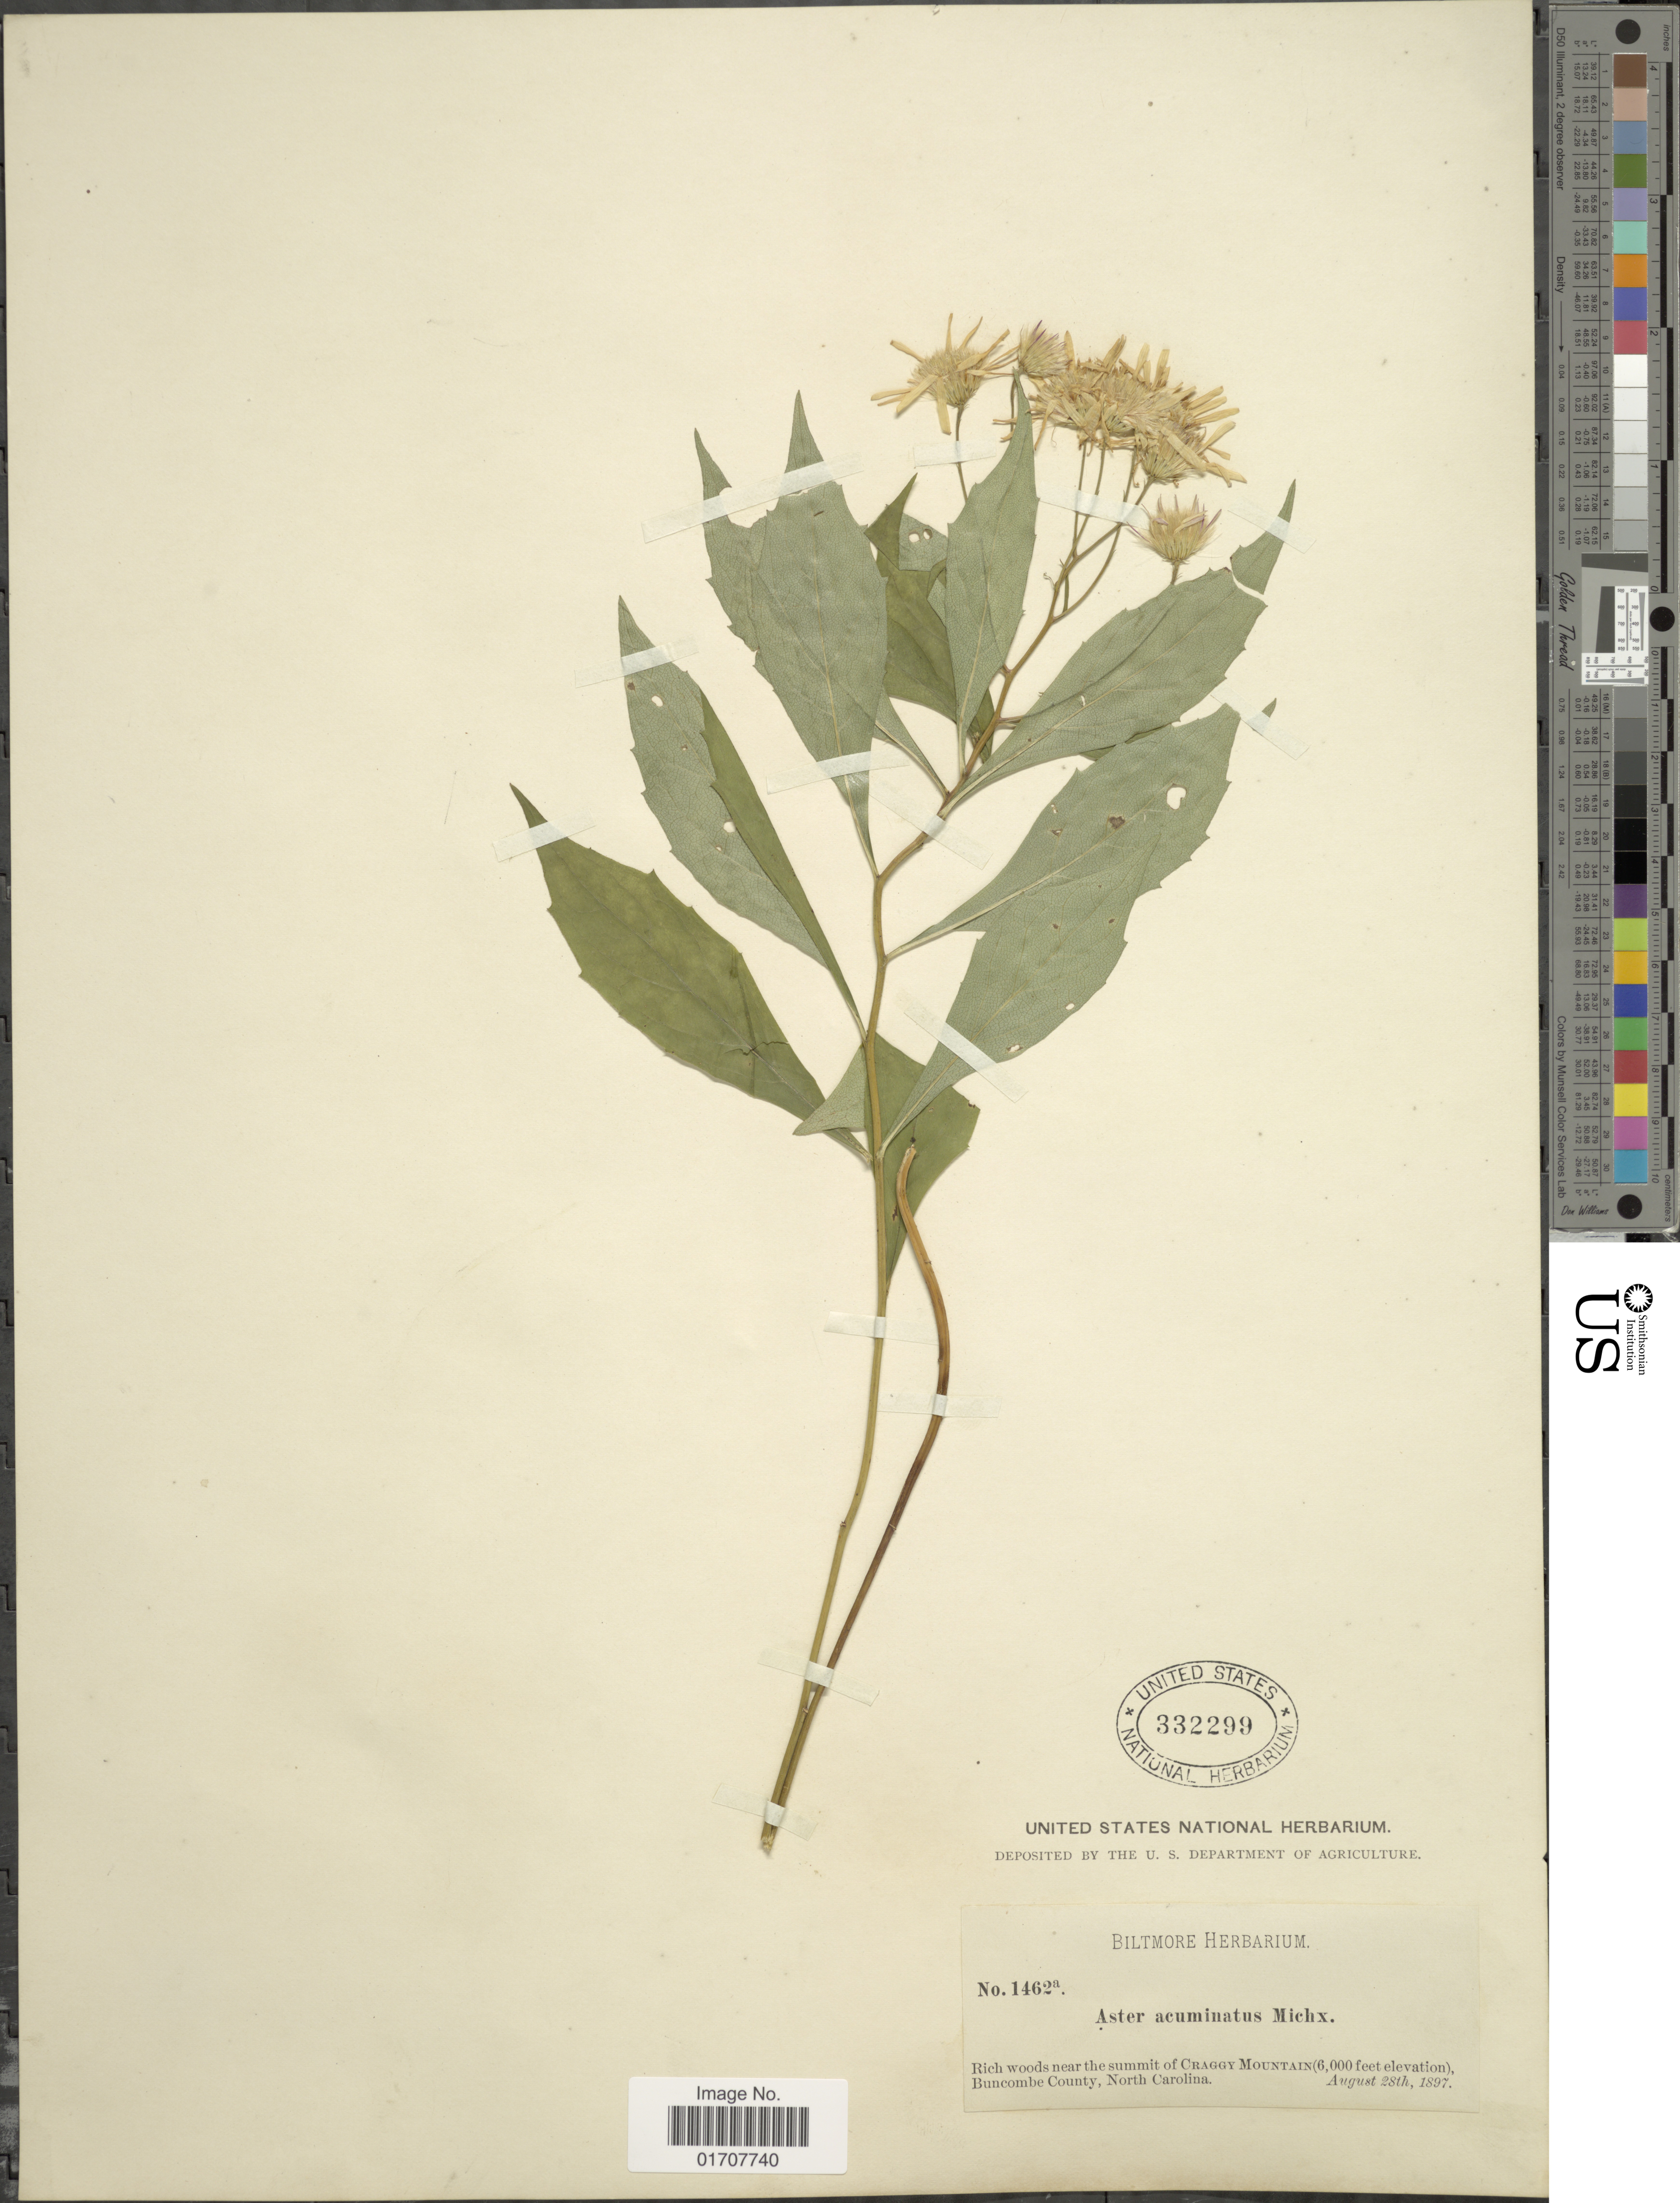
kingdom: Plantae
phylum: Tracheophyta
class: Magnoliopsida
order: Asterales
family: Asteraceae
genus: Oclemena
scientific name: Oclemena acuminata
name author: (Michx.) Greene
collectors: ex herb. Biltmore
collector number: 1462a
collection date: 1897-08-28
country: United States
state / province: North Carolina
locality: Rich woods near the summit of Craggy Mountains, Buncombe County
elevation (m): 1829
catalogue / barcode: US 332299